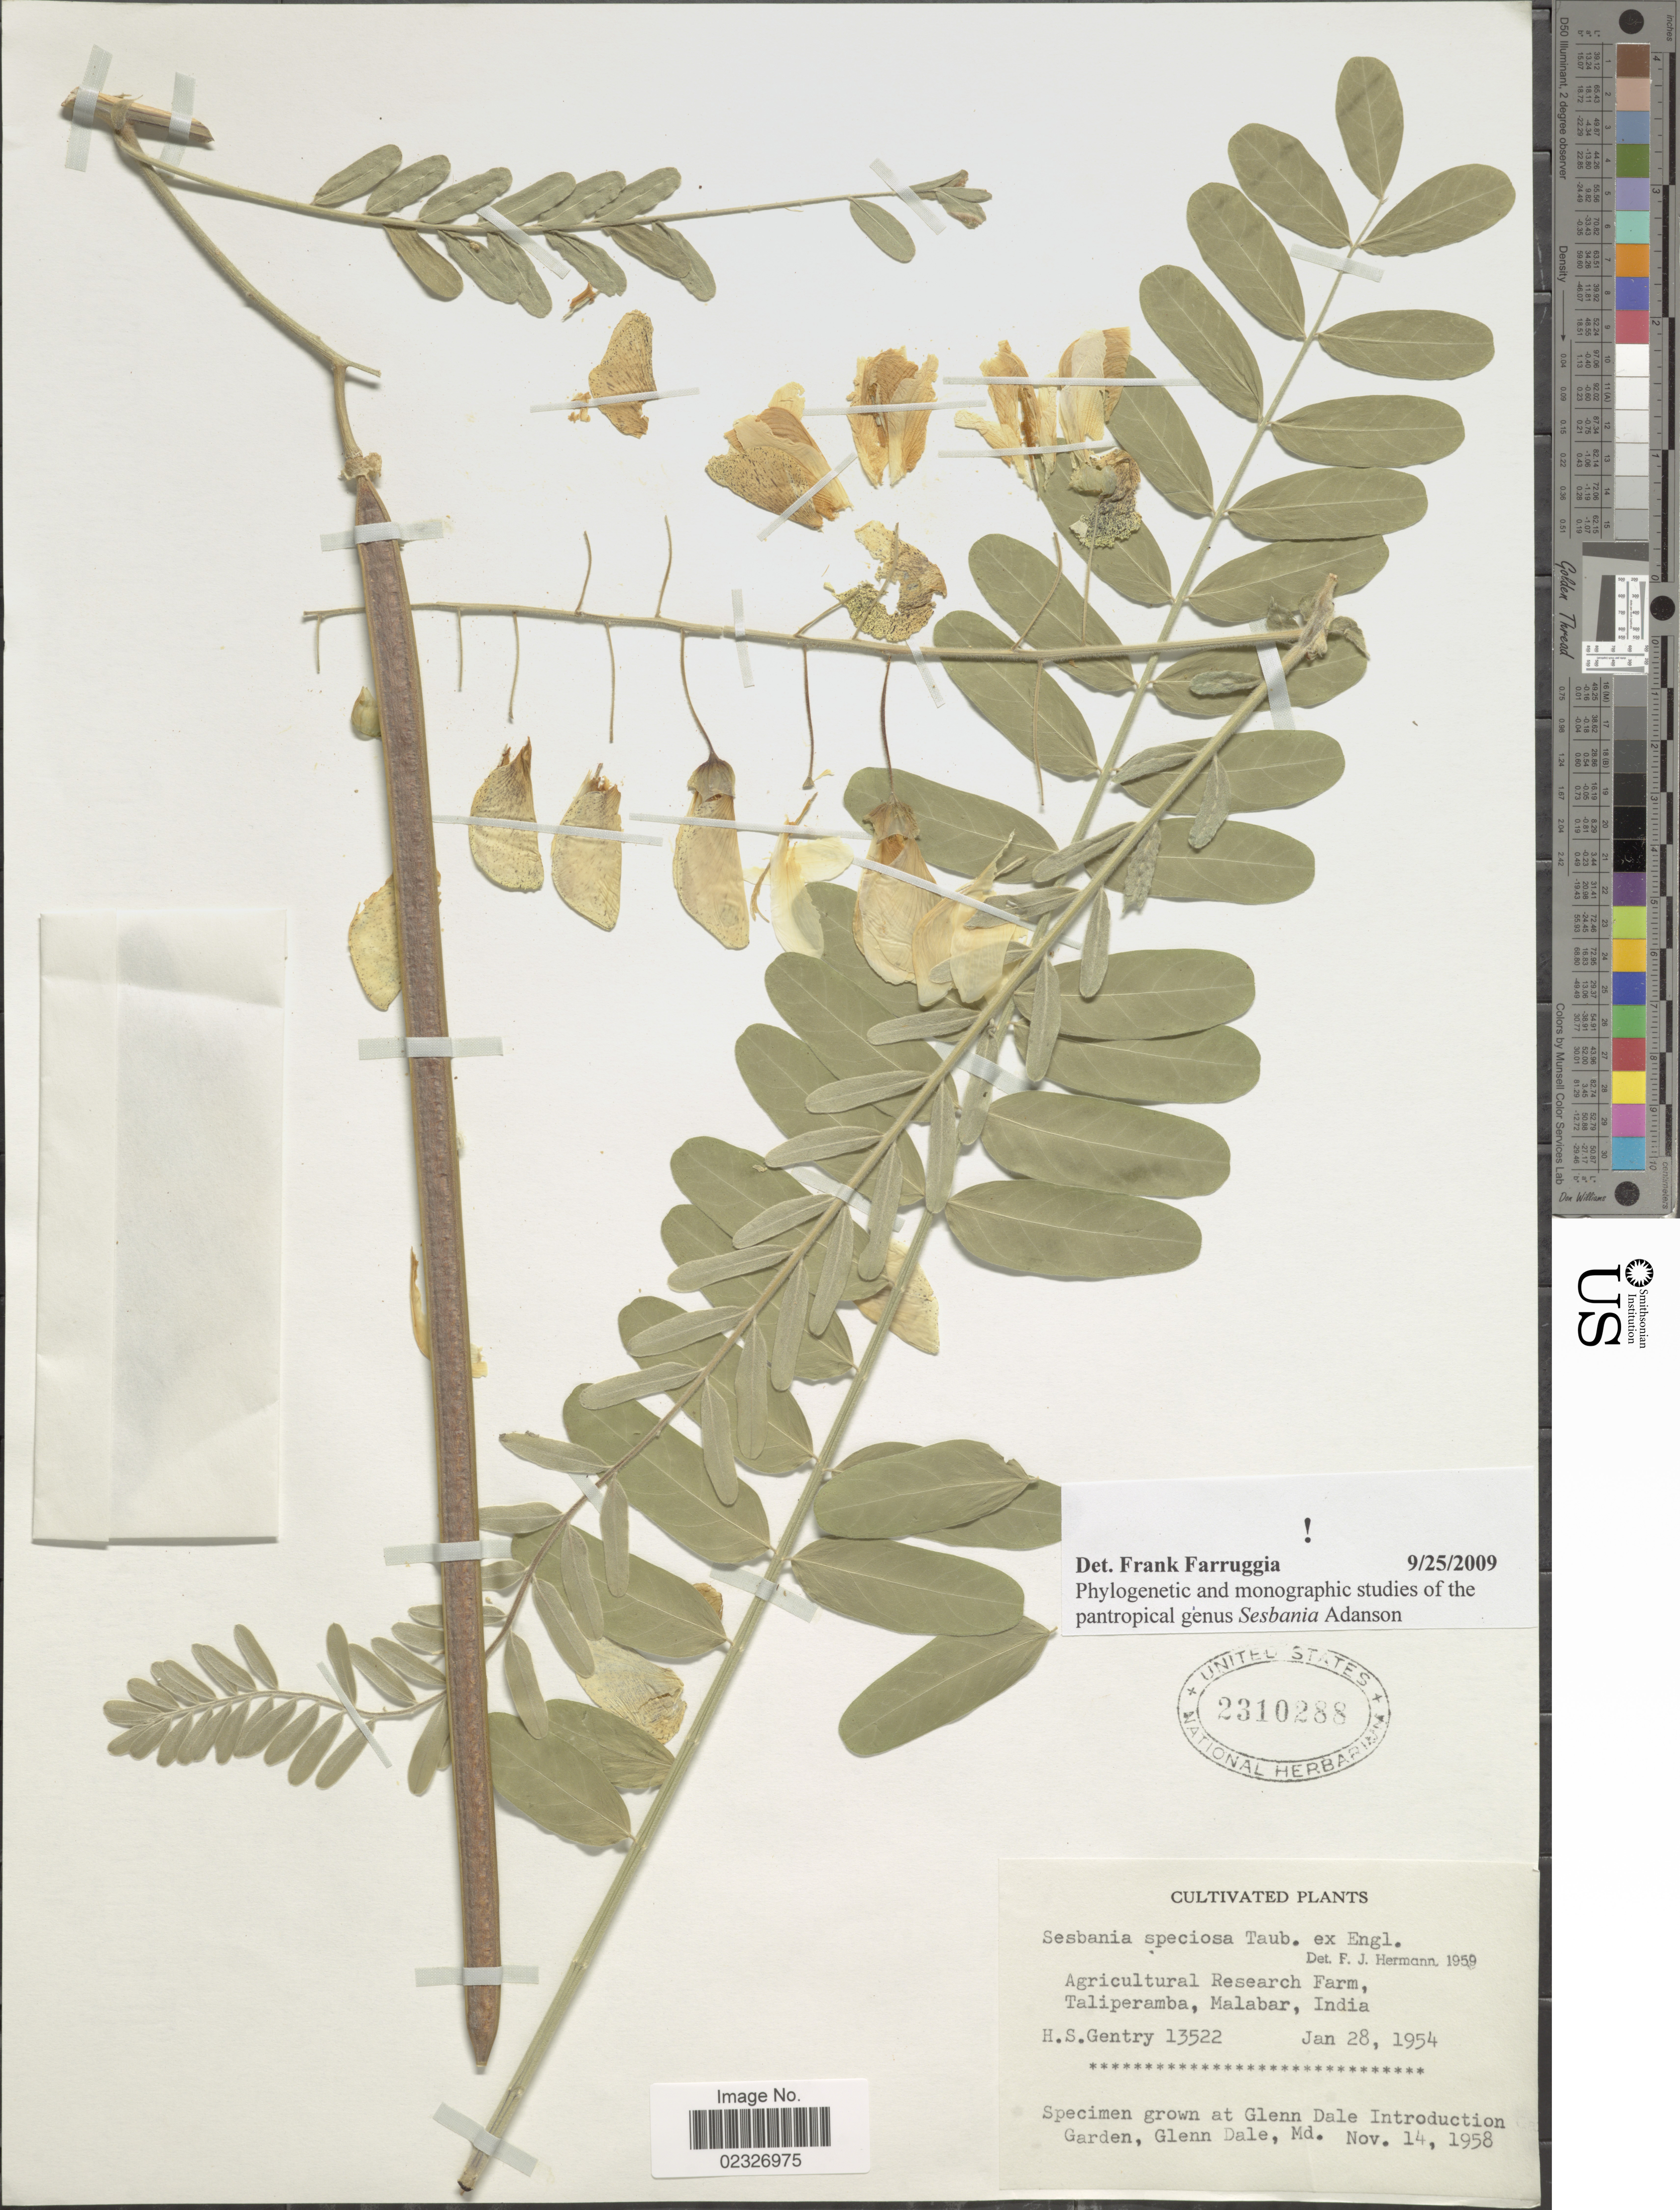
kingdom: Plantae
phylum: Tracheophyta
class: Magnoliopsida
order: Fabales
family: Fabaceae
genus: Sesbania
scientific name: Sesbania speciosa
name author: (Sol.) F. Br.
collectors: H. S. Gentry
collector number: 13522?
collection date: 1958-11-14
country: United States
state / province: Maryland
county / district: Prince George's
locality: Glenn Dale Introduction Garden, Glenn Dale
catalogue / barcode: US 2310288